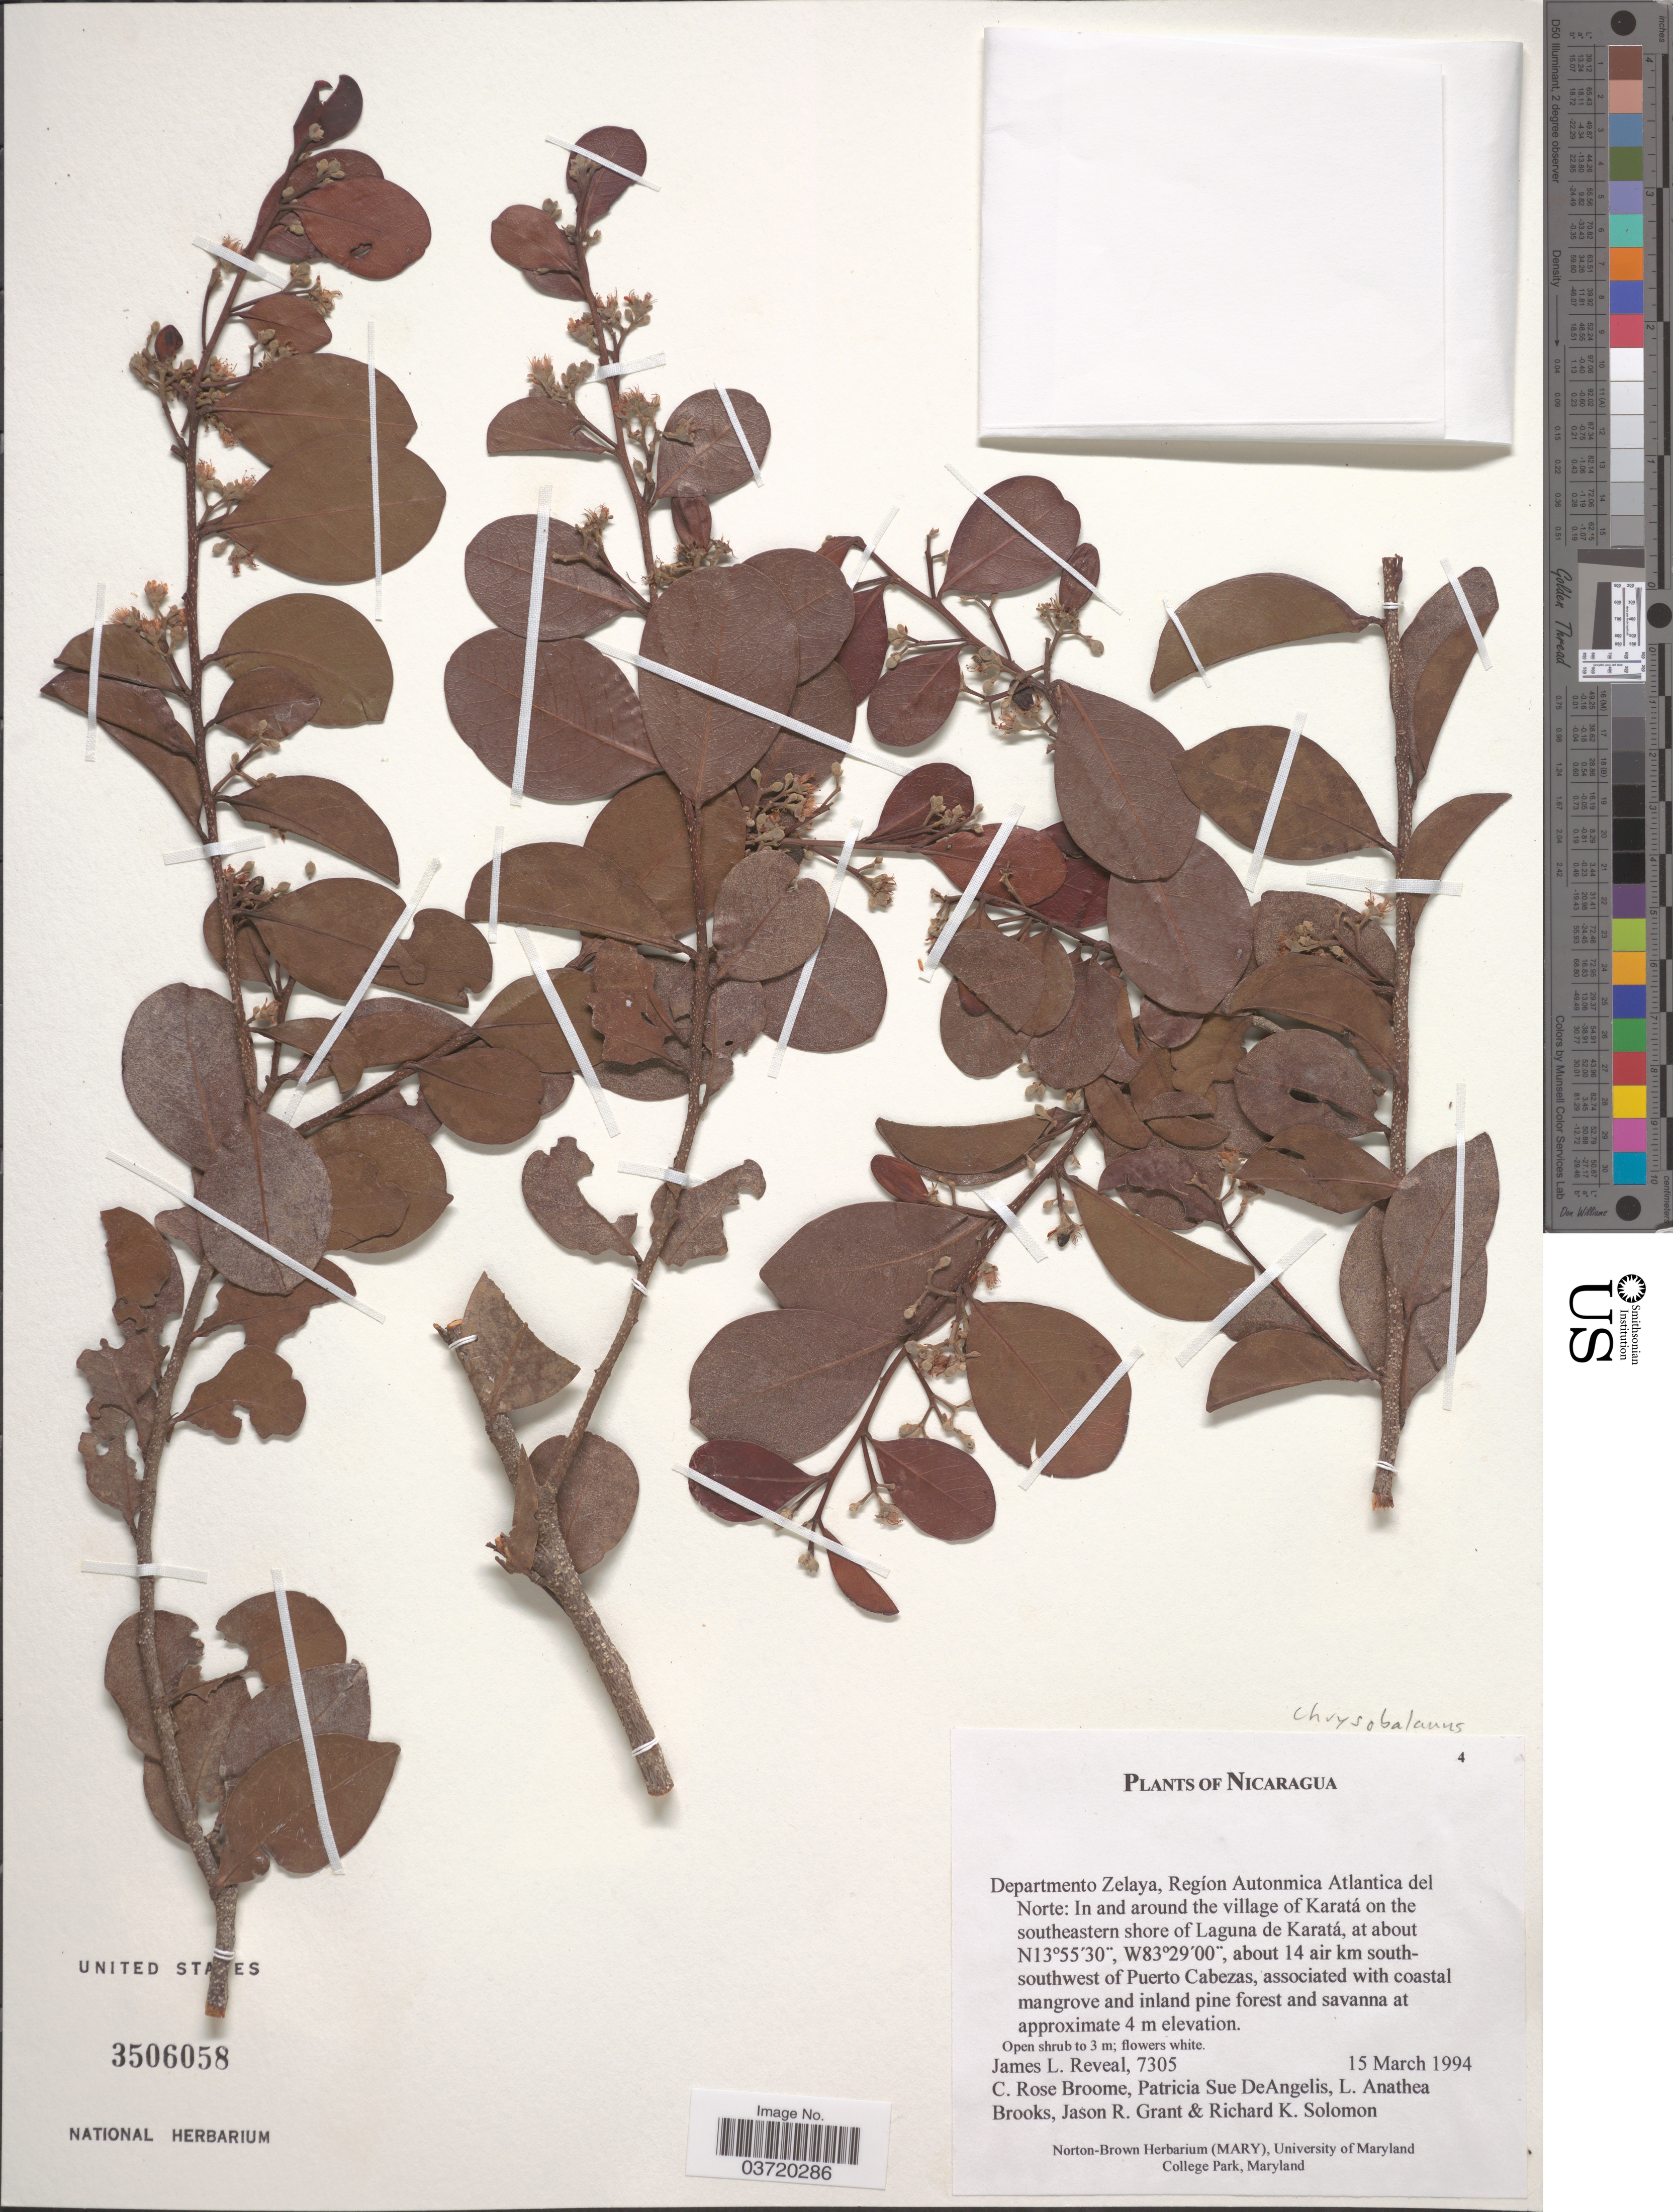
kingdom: Plantae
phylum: Tracheophyta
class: Magnoliopsida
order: Malpighiales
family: Chrysobalanaceae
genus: Chrysobalanus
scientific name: Chrysobalanus icaco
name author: L.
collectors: J. L. Reveal, C. R. Broome, P. DeAngelis, L. Brooks & et al.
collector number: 7305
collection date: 1994-03-15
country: Nicaragua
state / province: Atlántico Norte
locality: Departmento Zelaya, Regíon Autonmica Atlantica del Norte: In and around the village of Karatá, about 14 air km south-southwest of Puerto Cabezas.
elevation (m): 4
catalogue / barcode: US 3506058